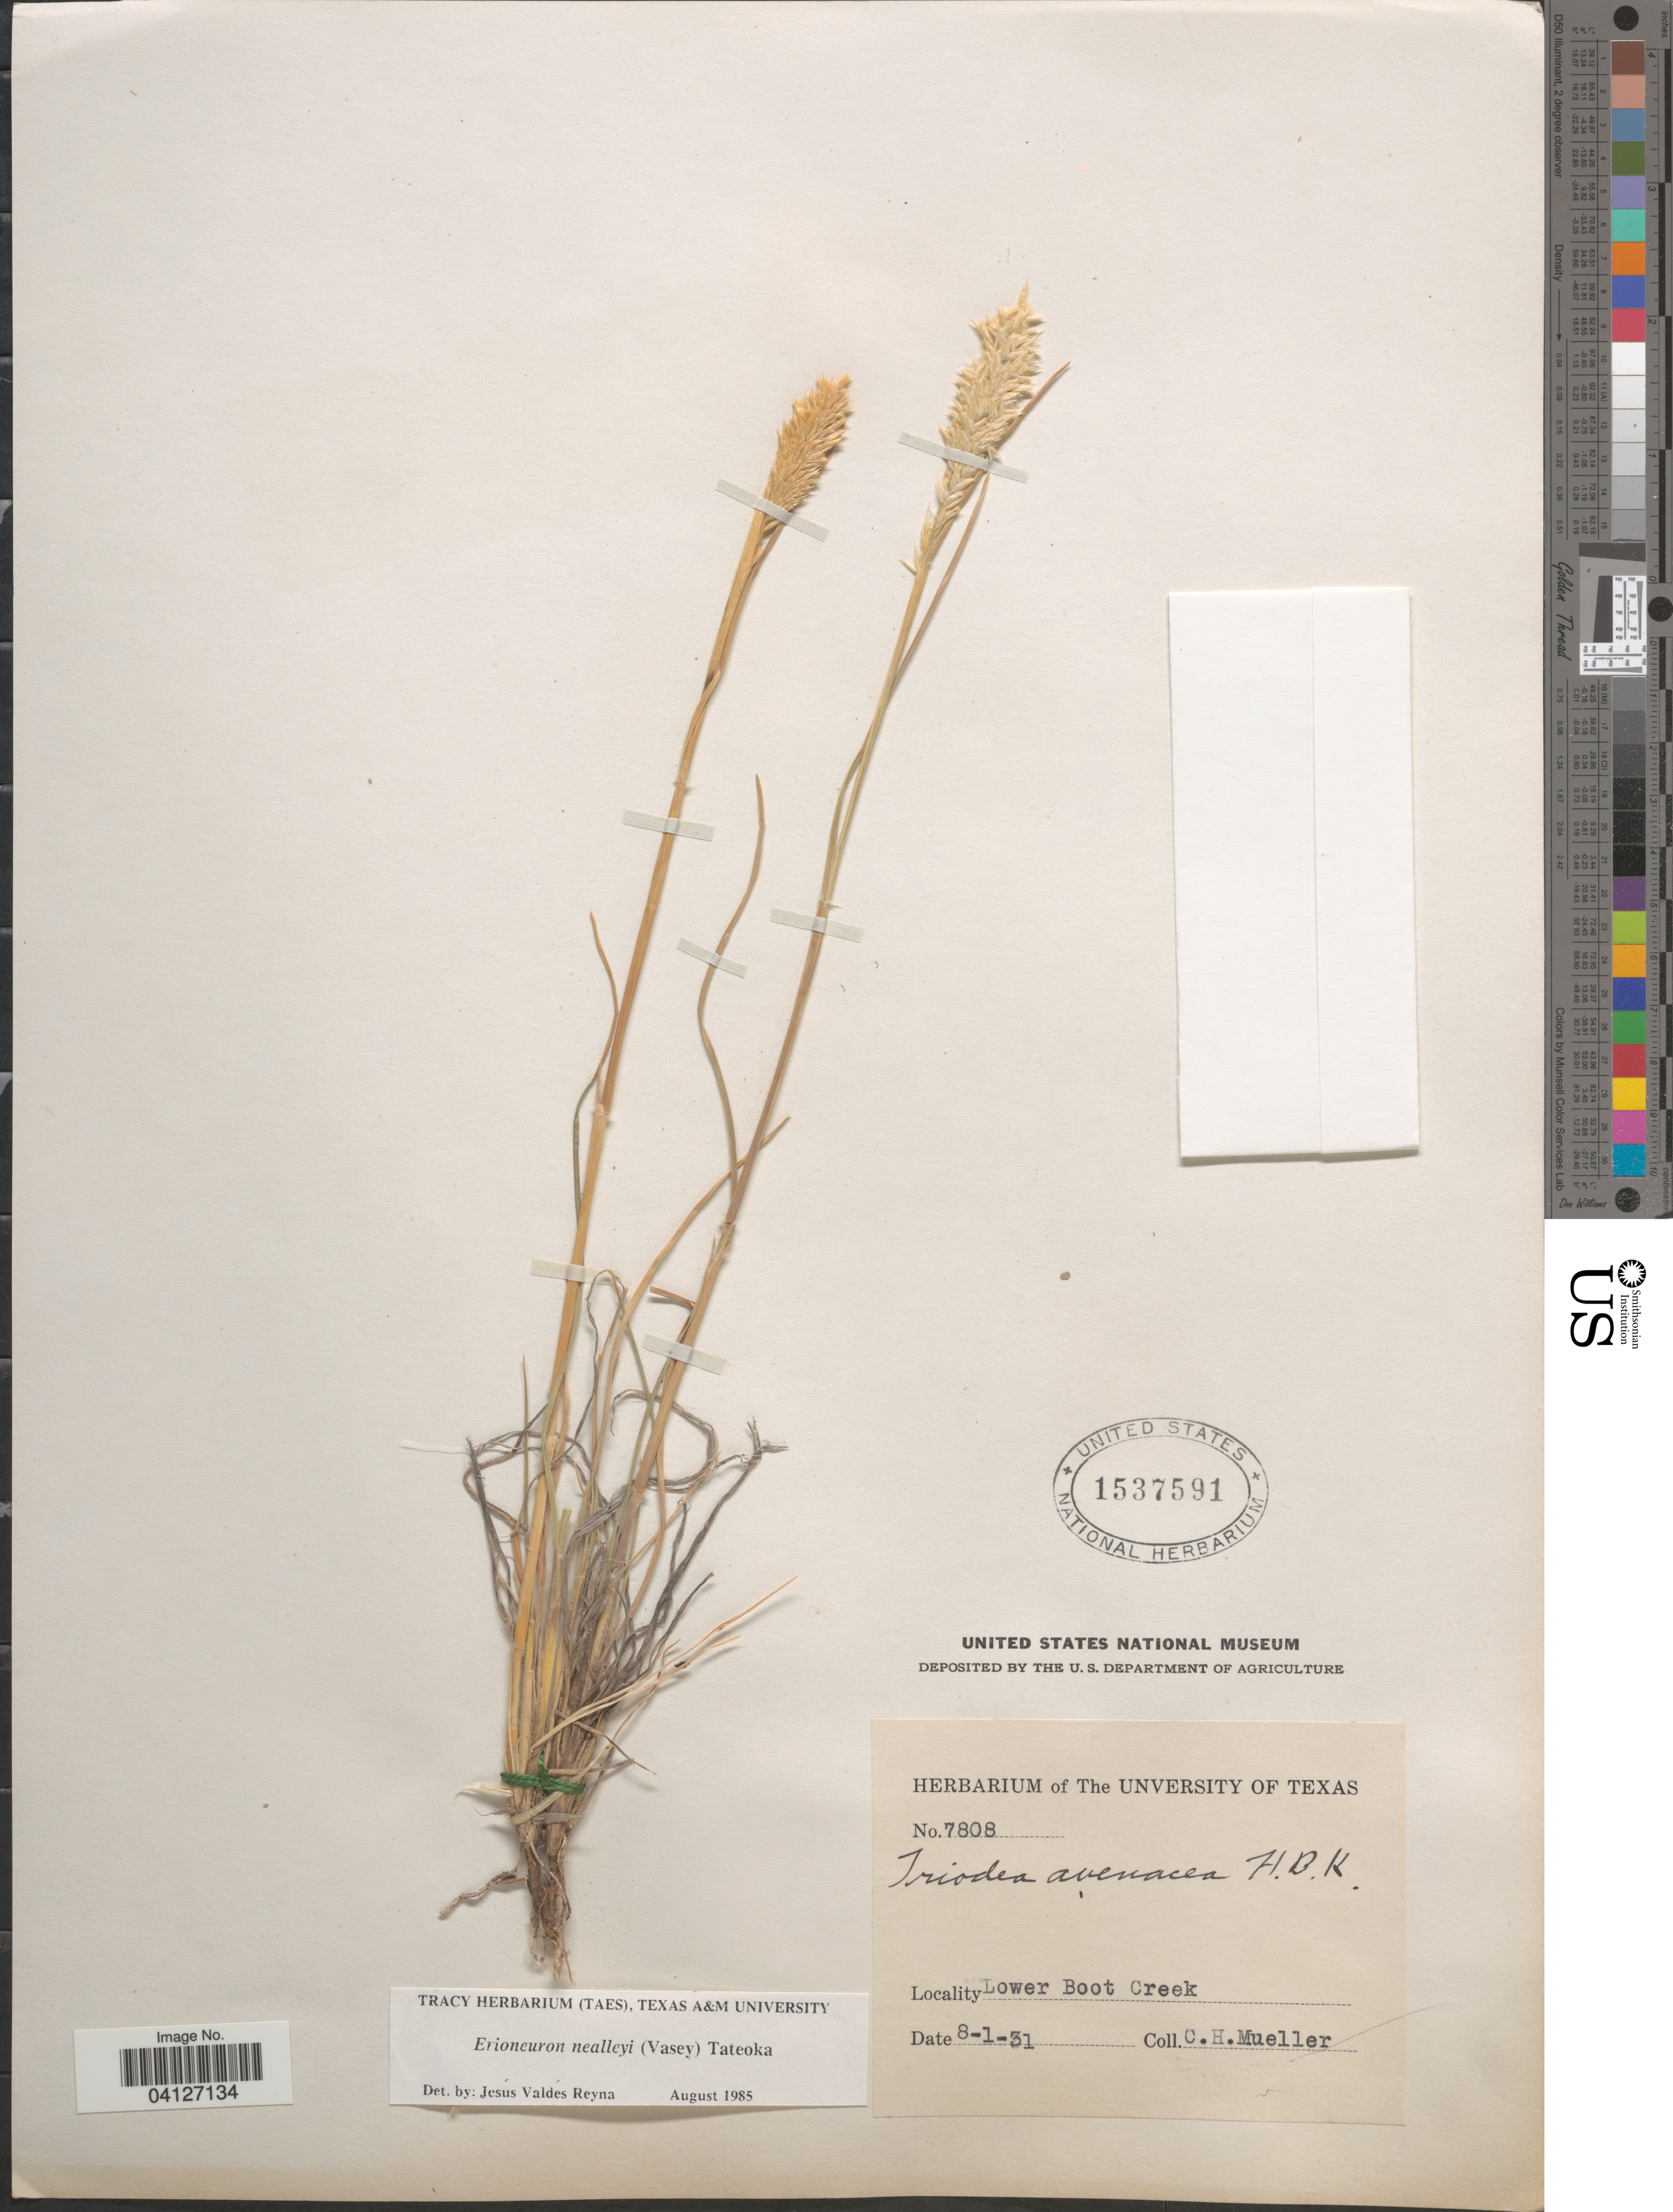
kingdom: Plantae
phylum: Tracheophyta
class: Liliopsida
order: Poales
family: Poaceae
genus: Erioneuron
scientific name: Erioneuron nealleyi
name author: (Vasey) Tateoka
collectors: C. H. Mueller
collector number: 7808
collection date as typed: Transcribed d/m/y: 1/8/31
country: United States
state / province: Texas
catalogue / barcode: US 1537591